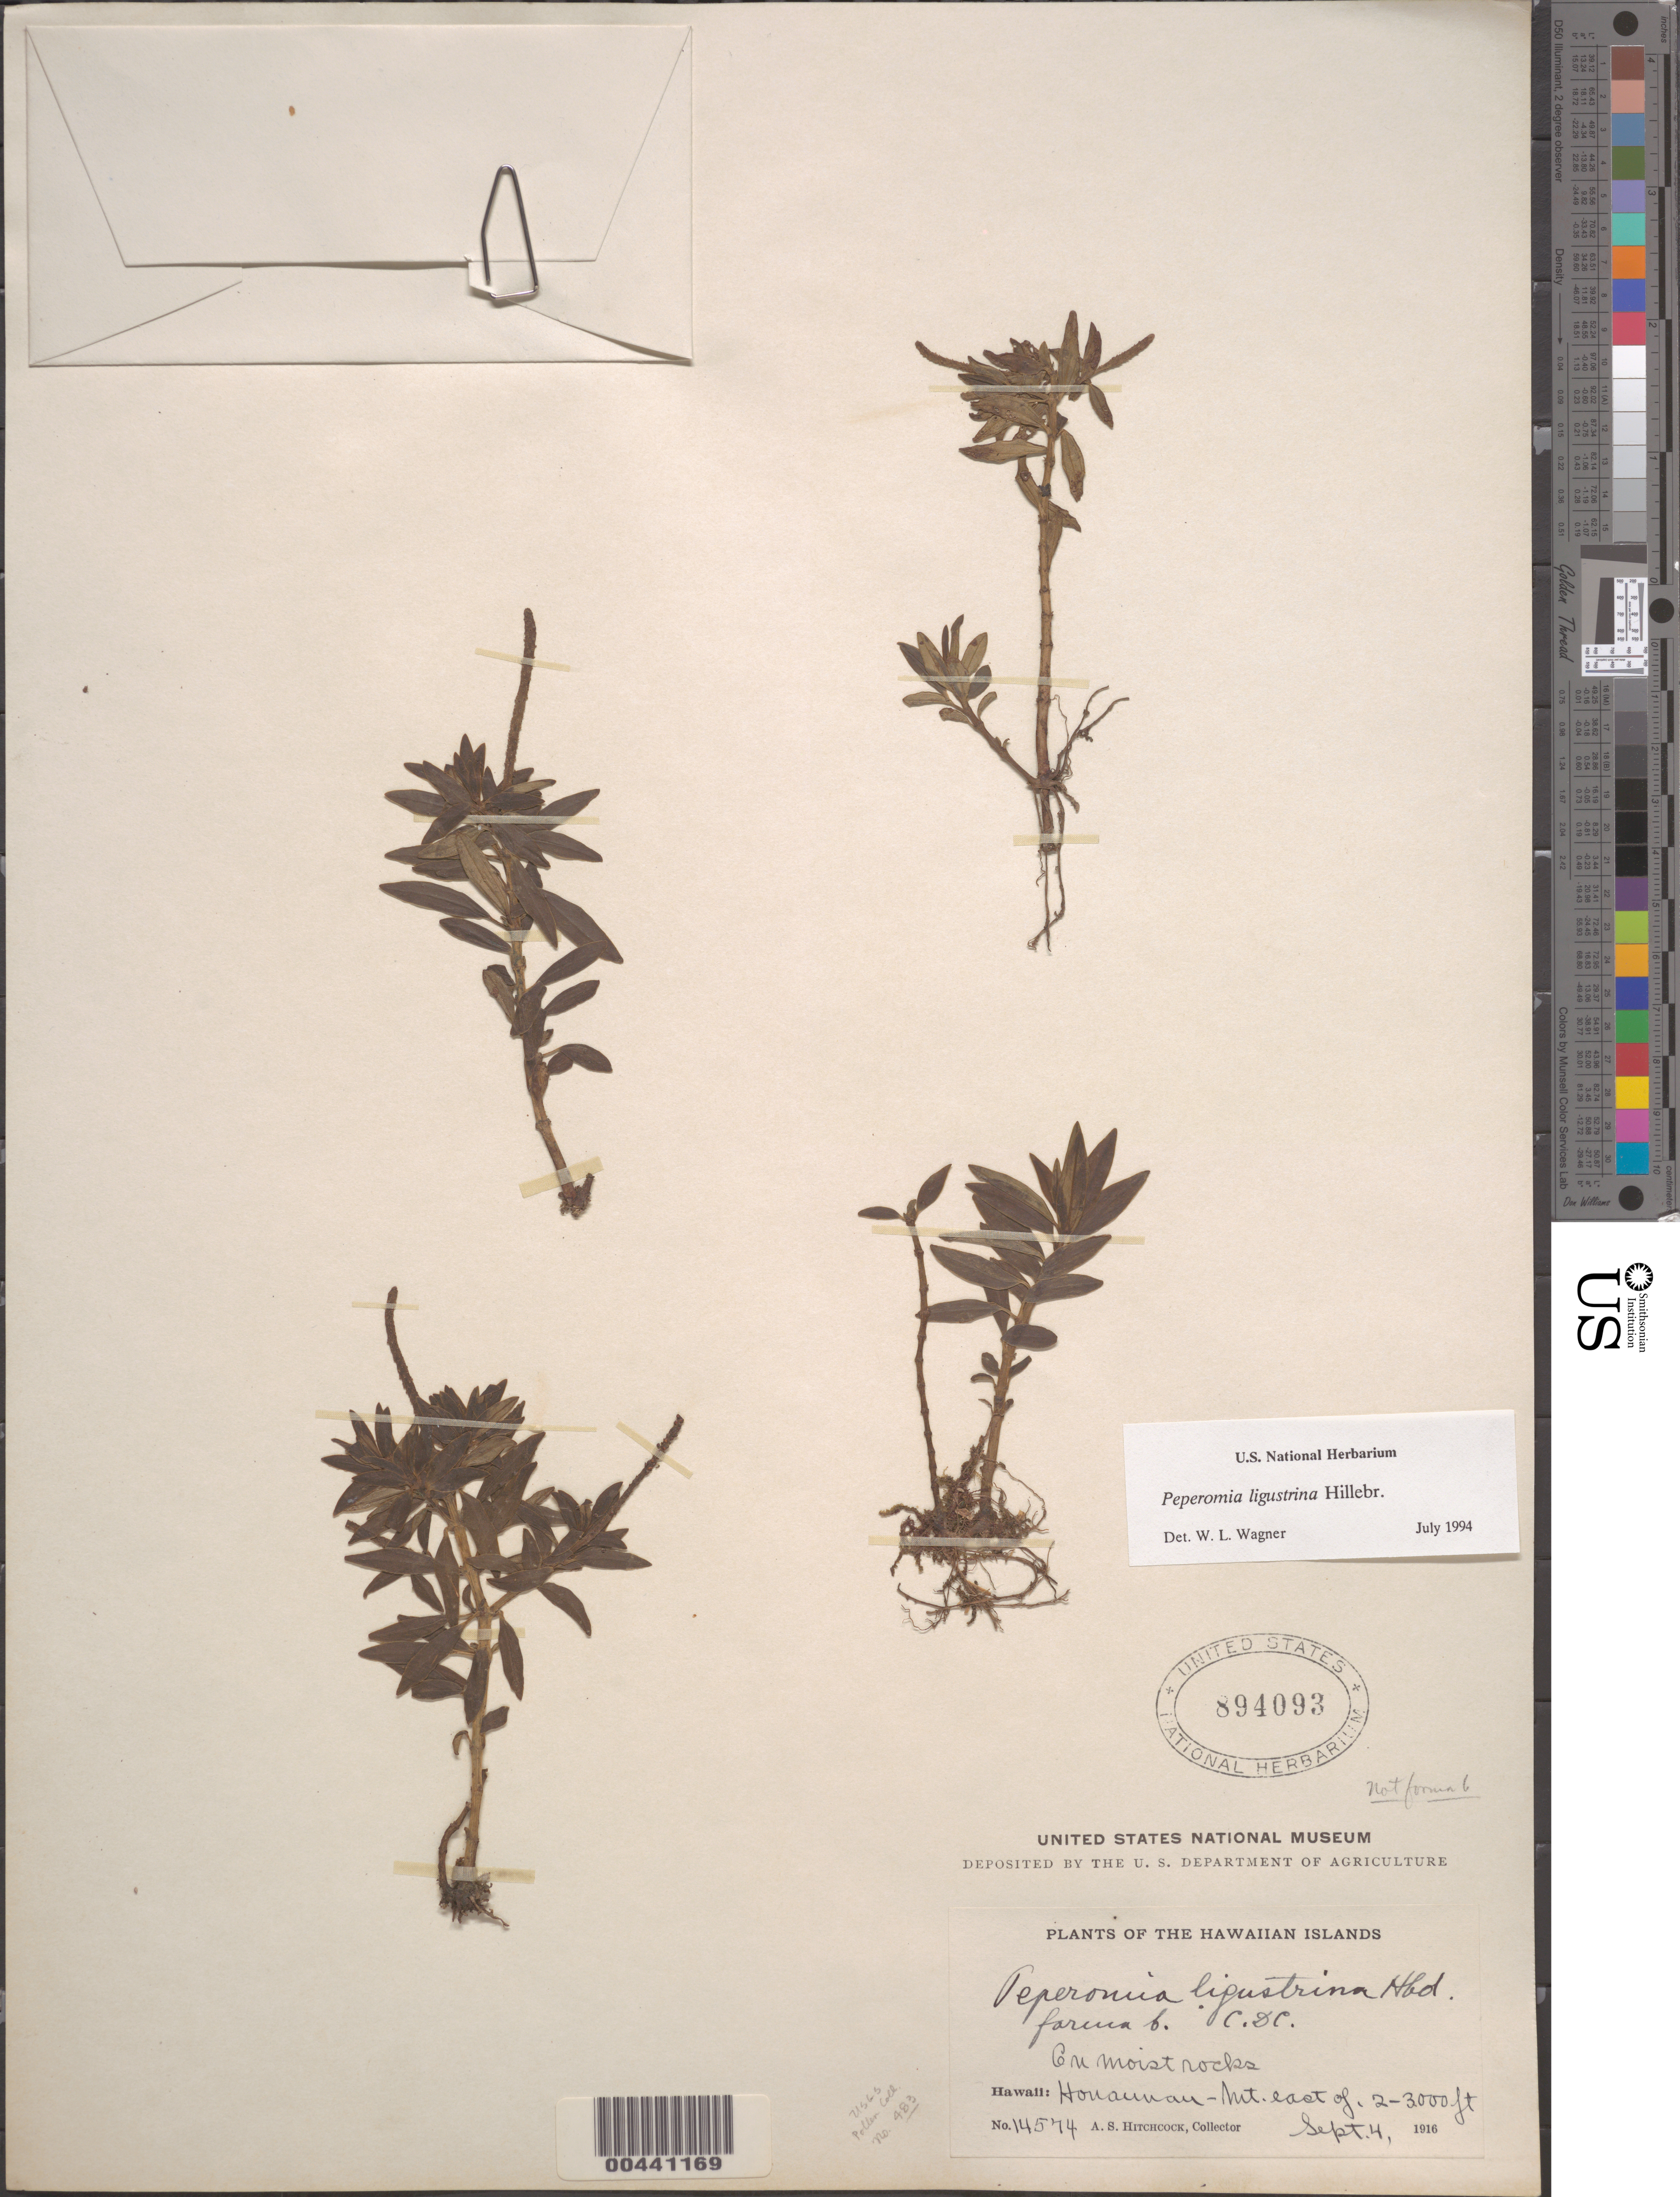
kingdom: Plantae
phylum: Tracheophyta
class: Magnoliopsida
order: Piperales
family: Piperaceae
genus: Peperomia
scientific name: Peperomia ligustrina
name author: Hillebr.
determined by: Wagner, W. L., (BOT), Smithsonian Institution - National Museum of Natural History (UNITED STATES)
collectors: A. S. Hitchcock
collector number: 14574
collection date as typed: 4 Sep 1916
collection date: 1916-09-04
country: United States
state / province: Hawaii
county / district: Hawaii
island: Hawaii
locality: Honaunau, mountains E of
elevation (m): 610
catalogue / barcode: US 894093